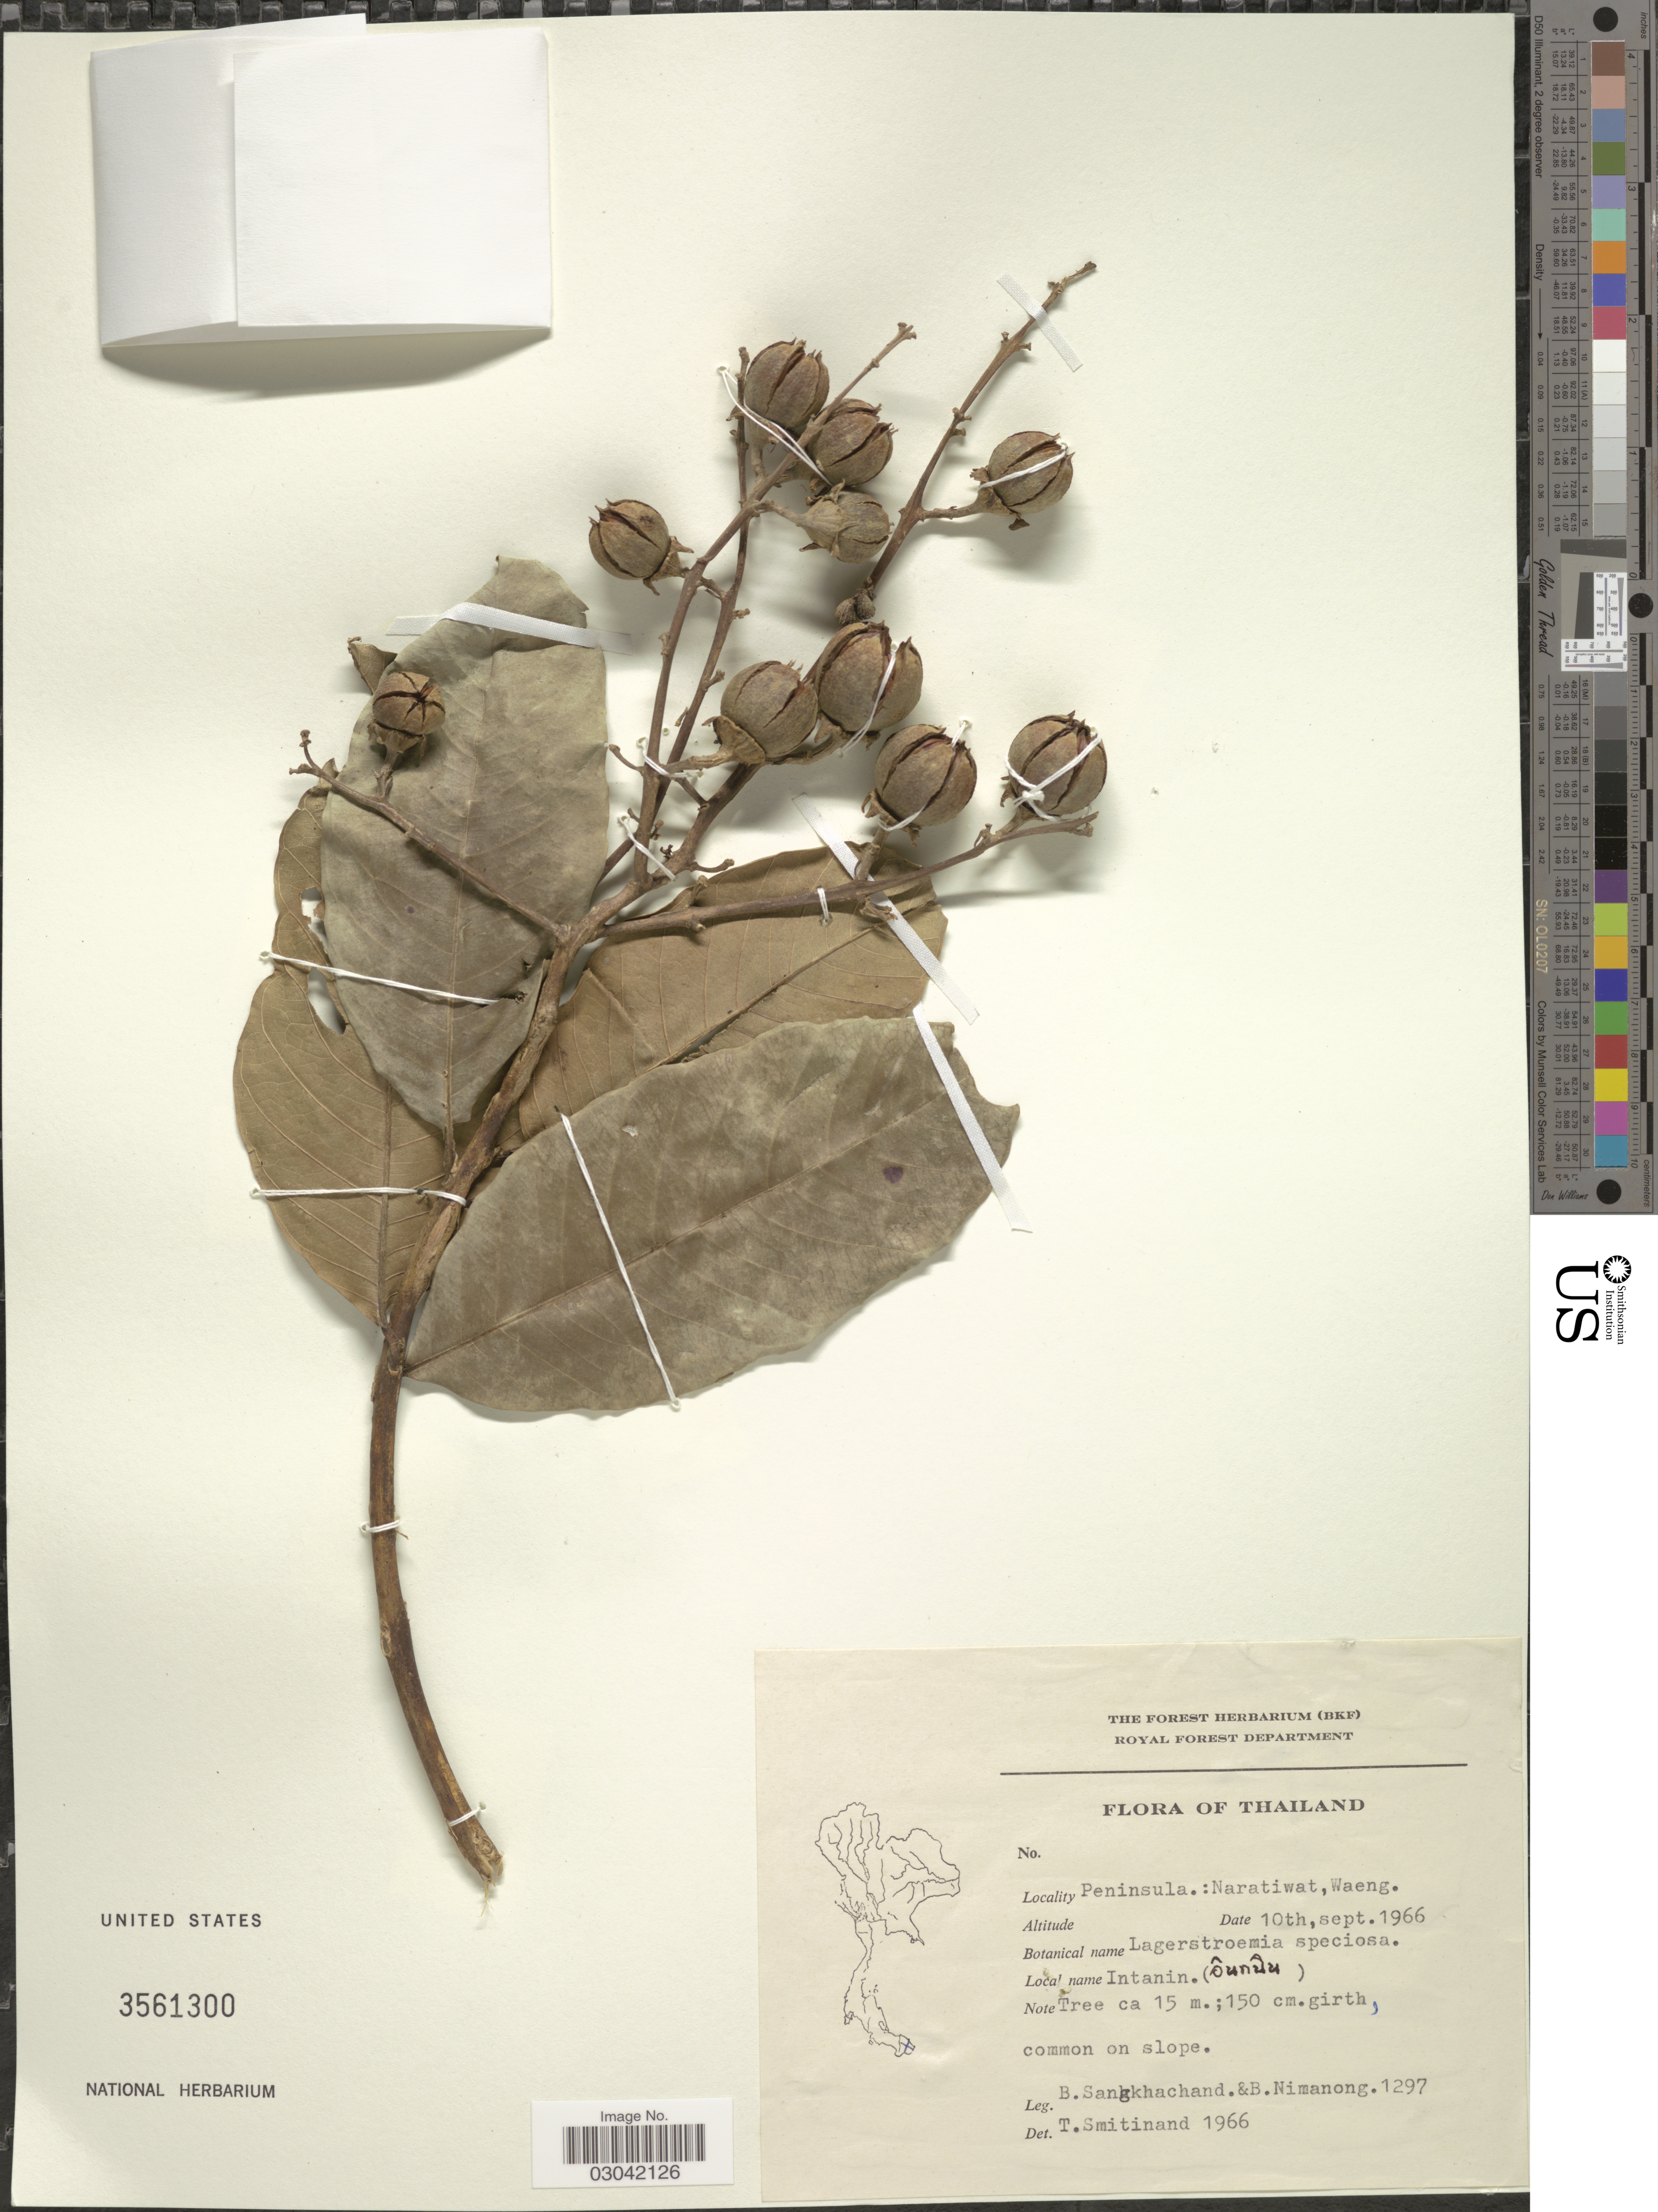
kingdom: Plantae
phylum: Tracheophyta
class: Magnoliopsida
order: Myrtales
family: Lythraceae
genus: Lagerstroemia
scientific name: Lagerstroemia speciosa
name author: (L.) Pers.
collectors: B. Sangkhachand & B. Nimanong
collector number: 1297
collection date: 1966-09-10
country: Thailand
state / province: Narathiwat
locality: Peninsula.: Naratiwat, Waeng.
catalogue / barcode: US 3561300